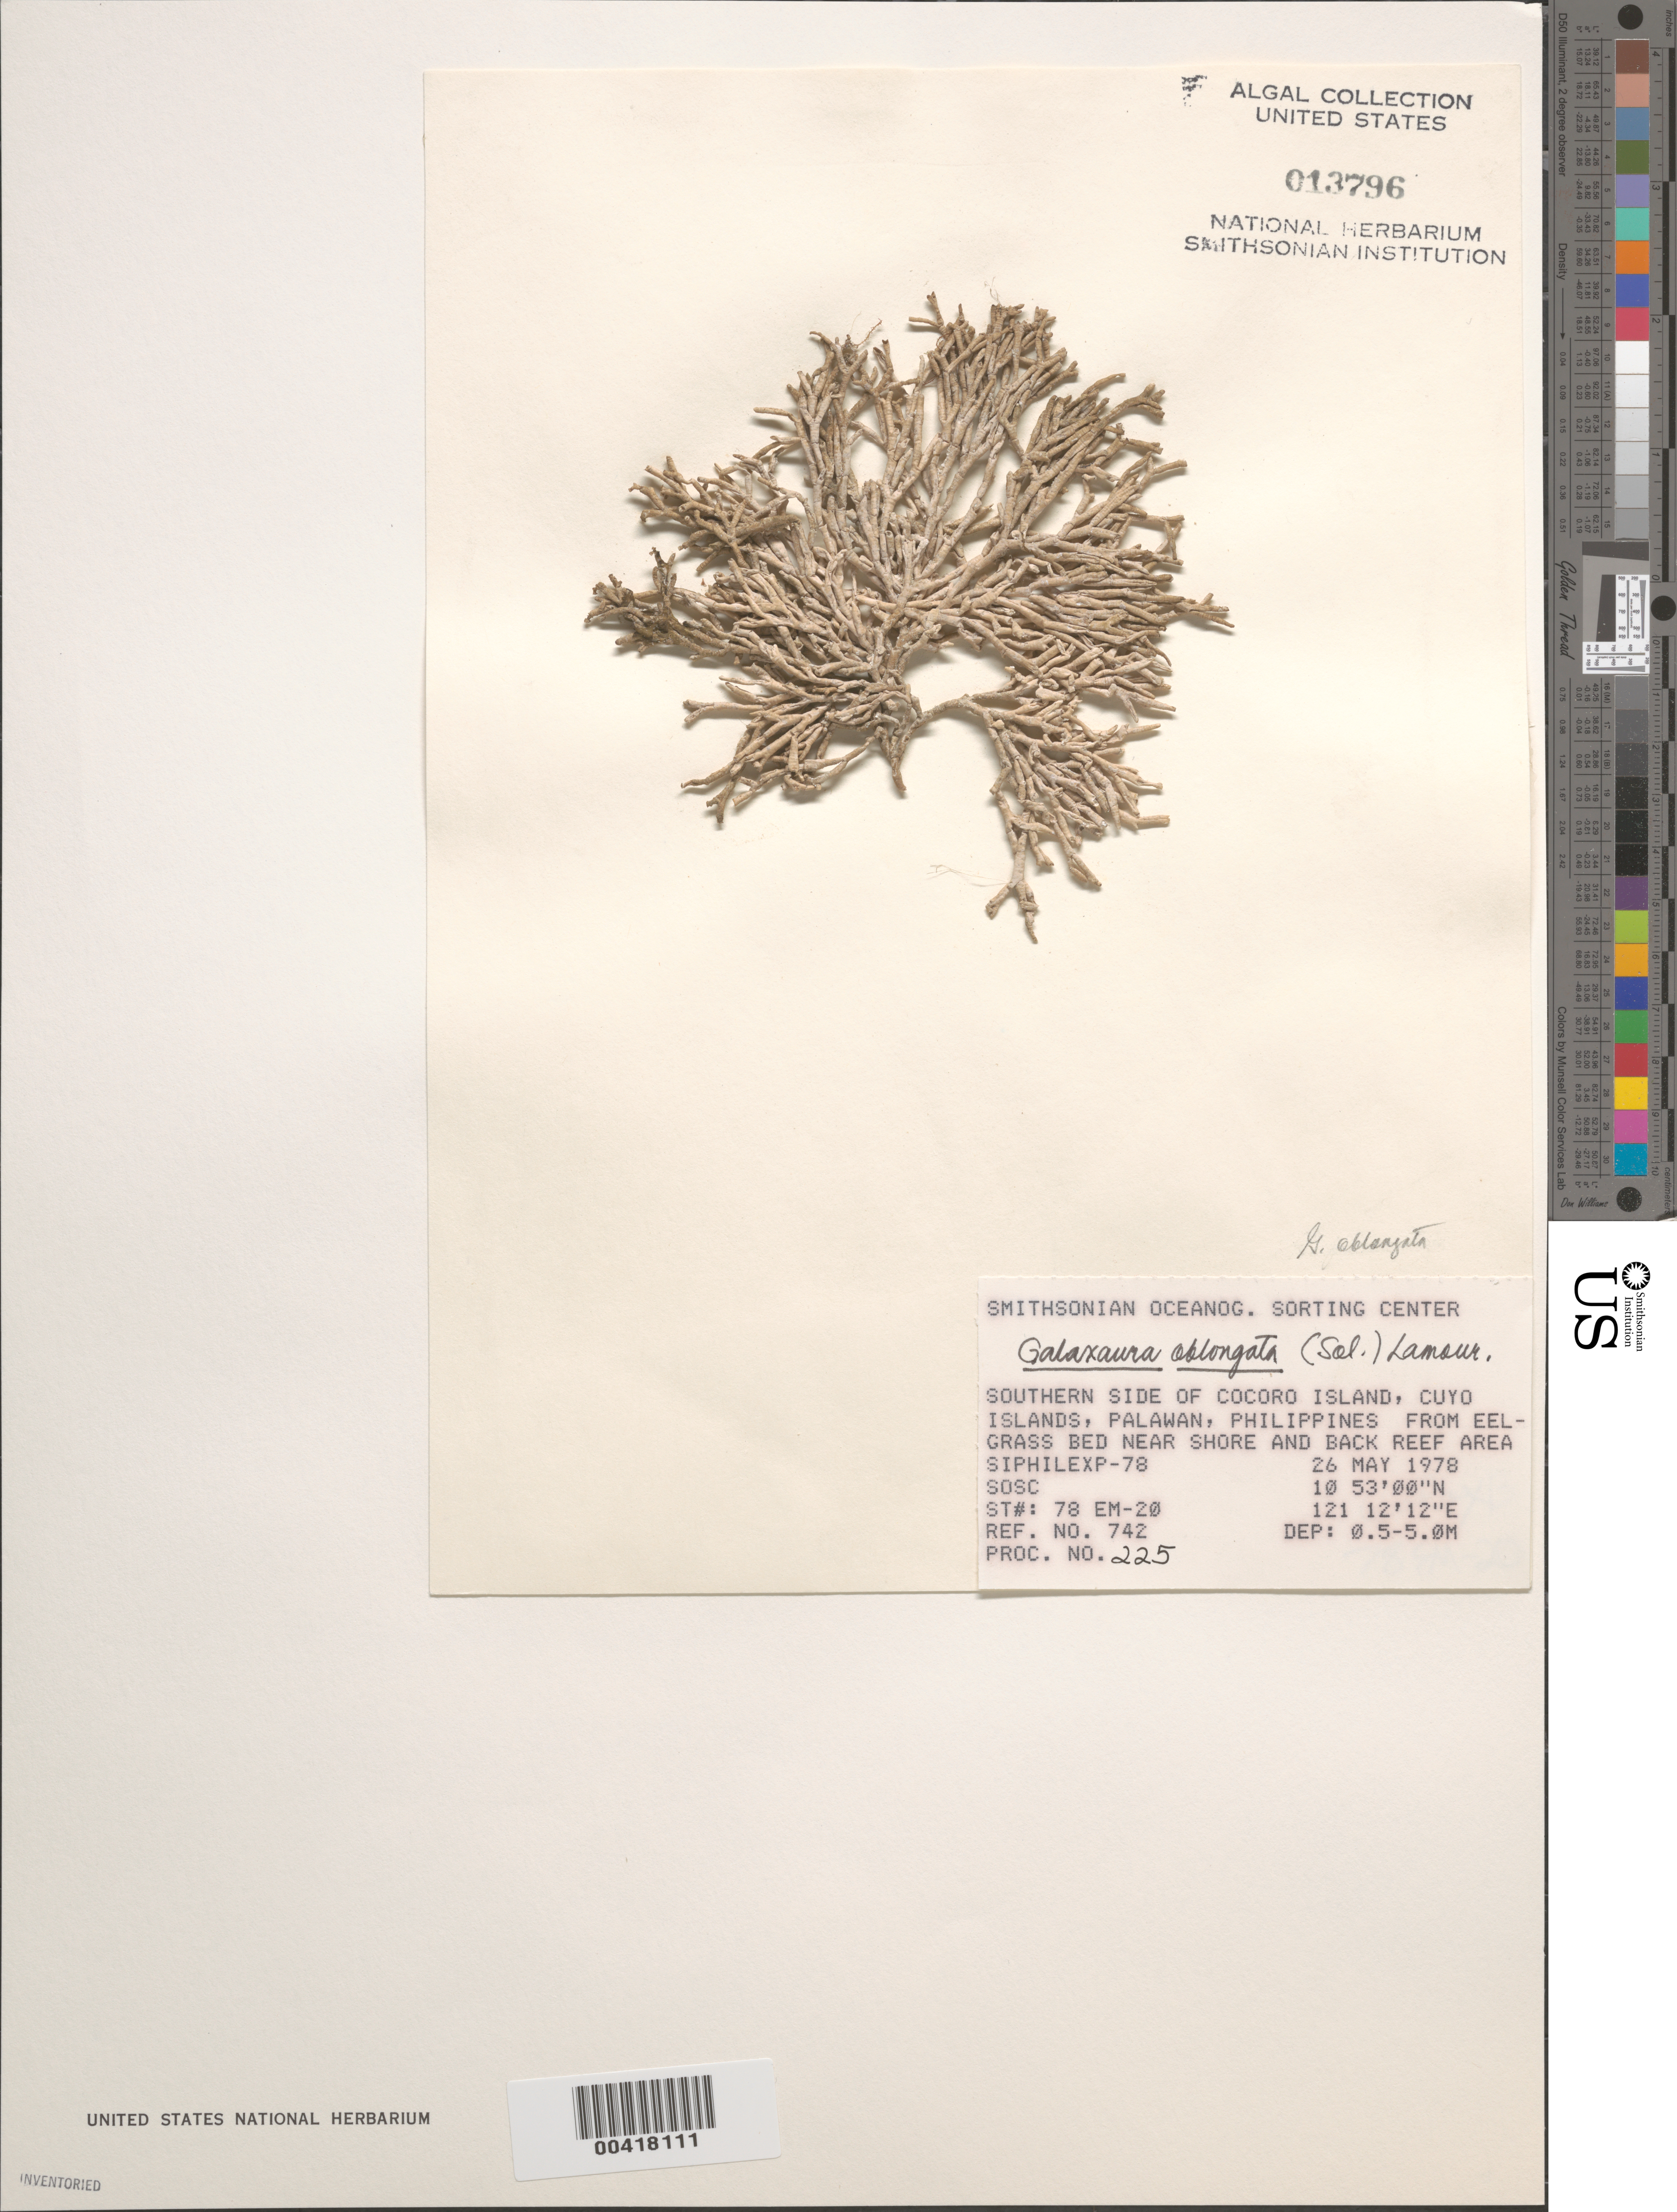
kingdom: Plantae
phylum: Rhodophyta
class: Florideophyceae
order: Nemaliales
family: Galaxauraceae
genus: Tricleocarpa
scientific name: Tricleocarpa fragilis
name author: (L.) Huisman & R.A. Towns.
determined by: Algae name updating Project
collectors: SOSC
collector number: Station 78 Em-20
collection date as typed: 26 May 1978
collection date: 1978-05-26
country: Philippines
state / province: Mimaropa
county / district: Palawan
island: Cocoro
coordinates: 10 53' 00" N, 121 12' 12" E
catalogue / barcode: US 13796